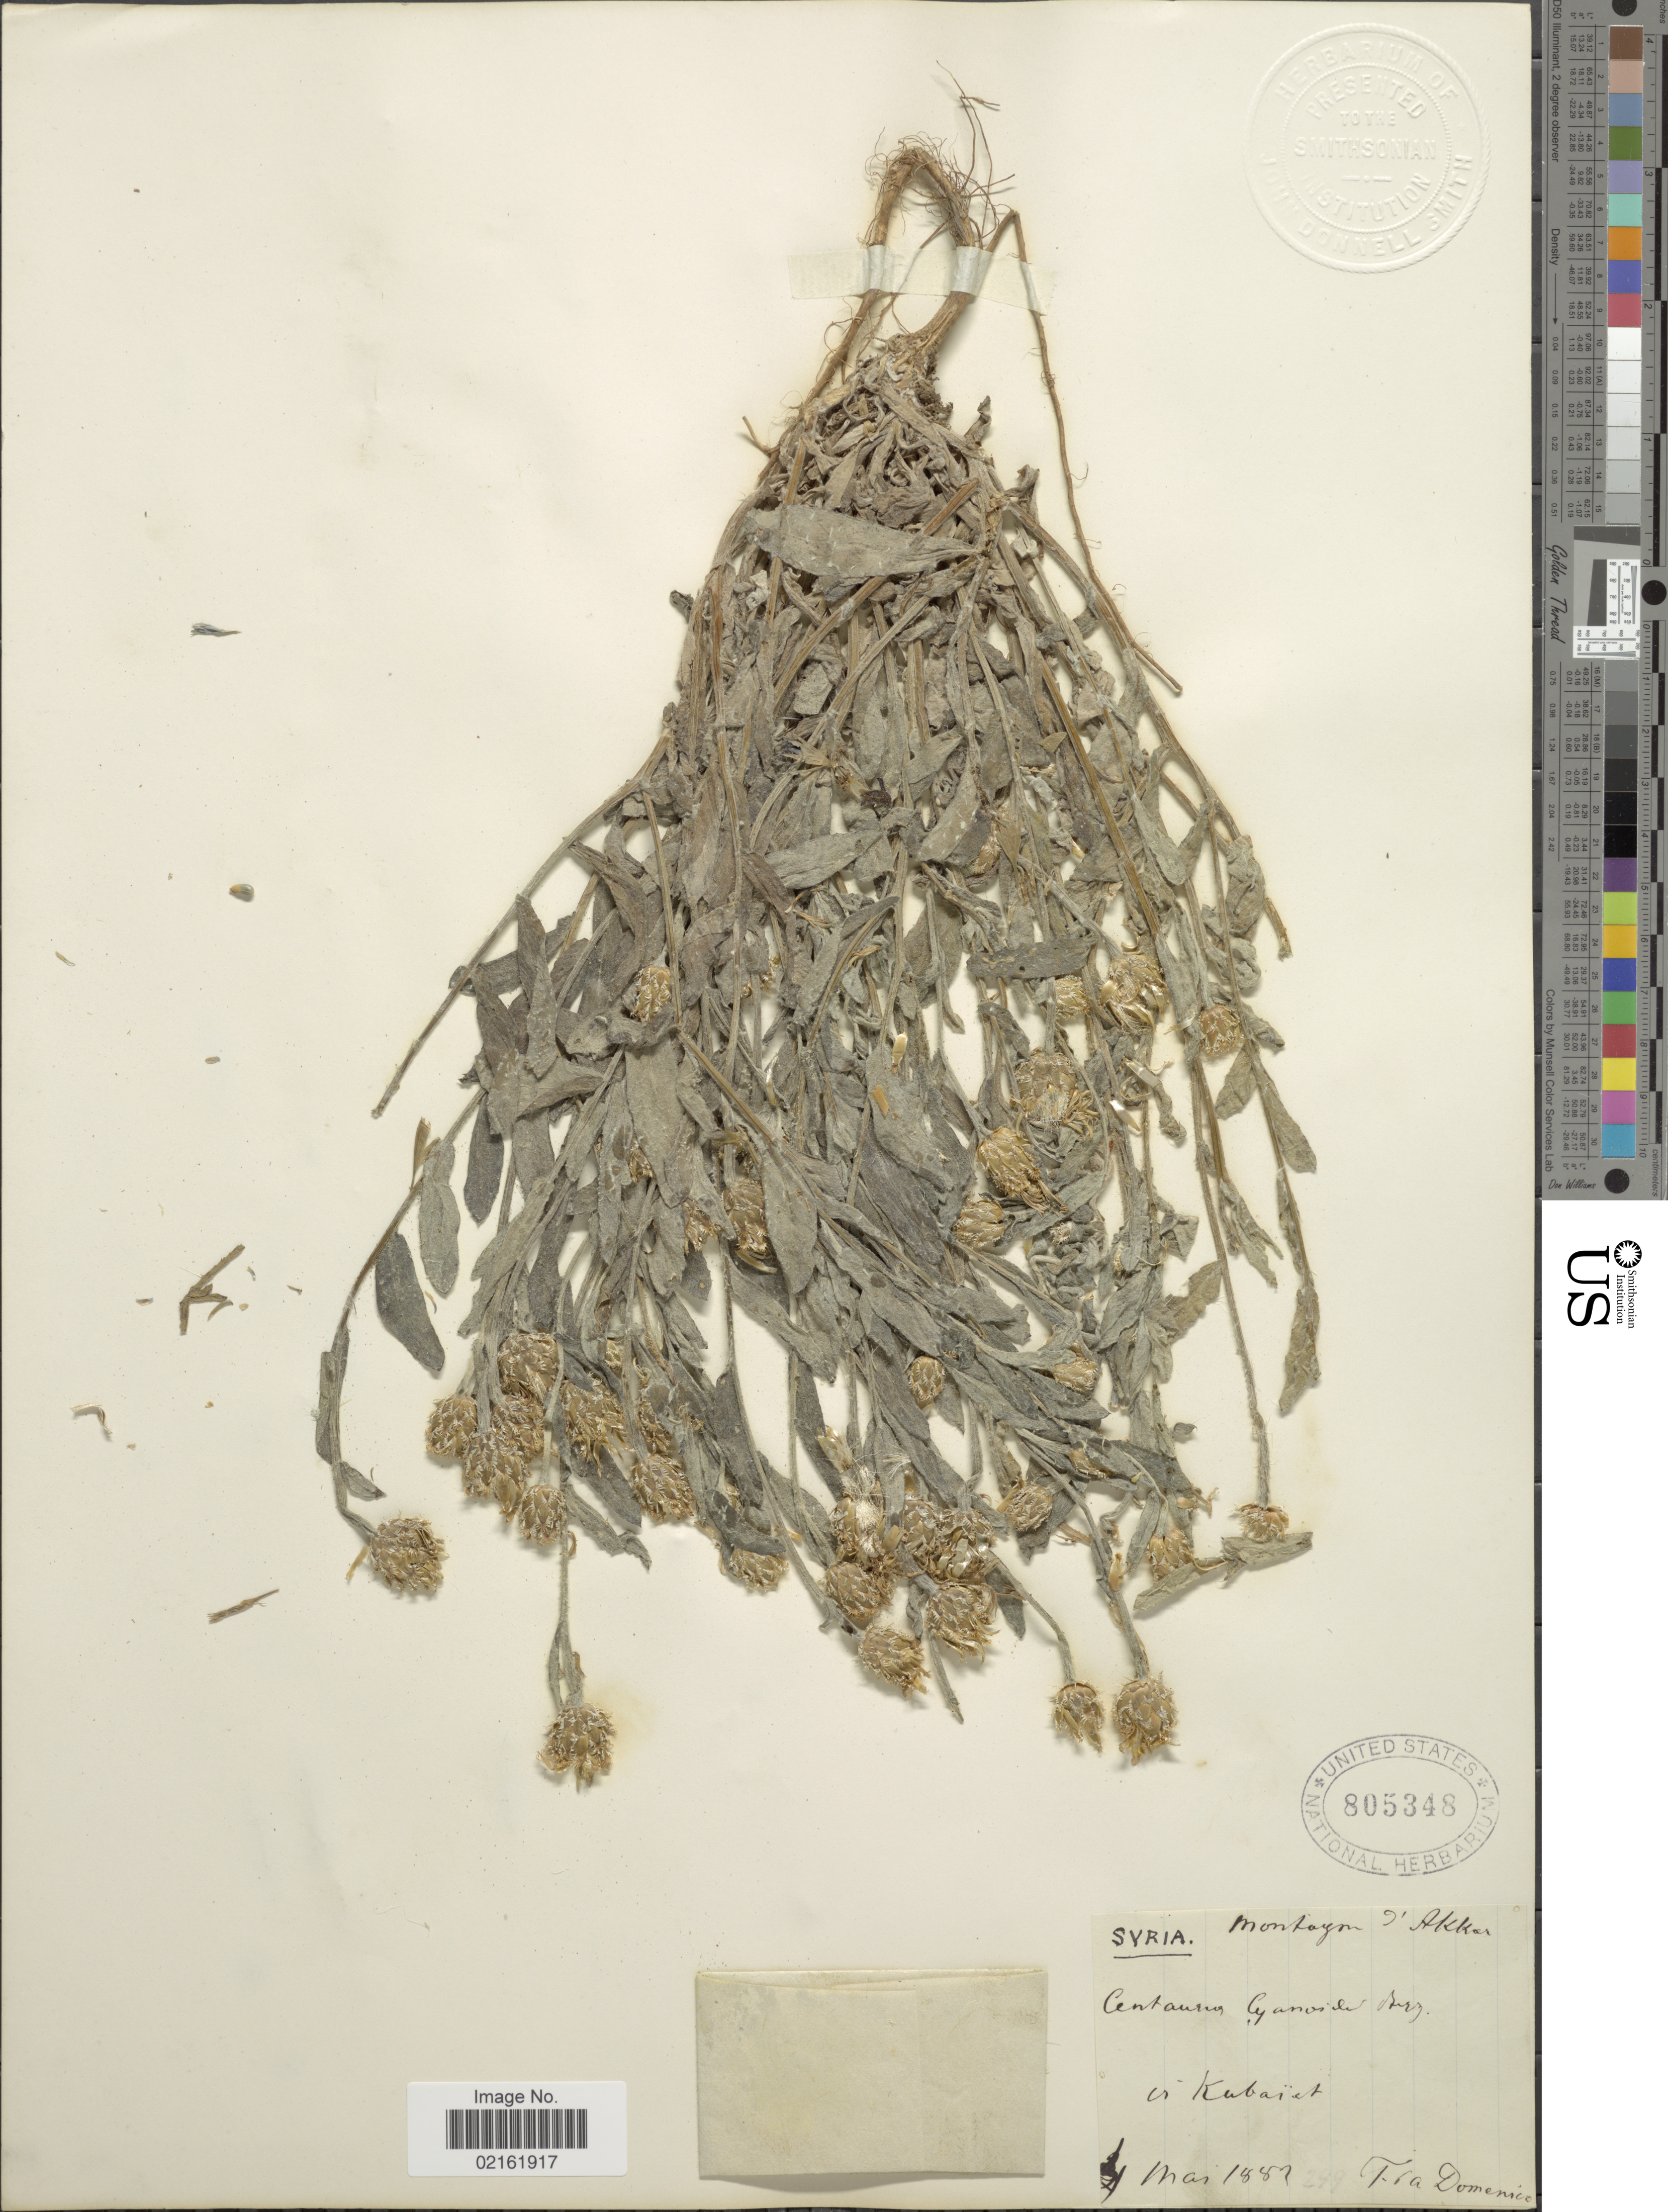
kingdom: Plantae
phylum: Tracheophyta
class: Magnoliopsida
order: Asterales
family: Asteraceae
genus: Centaurea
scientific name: Centaurea triumfetti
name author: All.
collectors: F. Domenico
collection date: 1882-05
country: Syria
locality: Montagem I'Akker, In Kubaiet [interpreted]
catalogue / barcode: US 805348